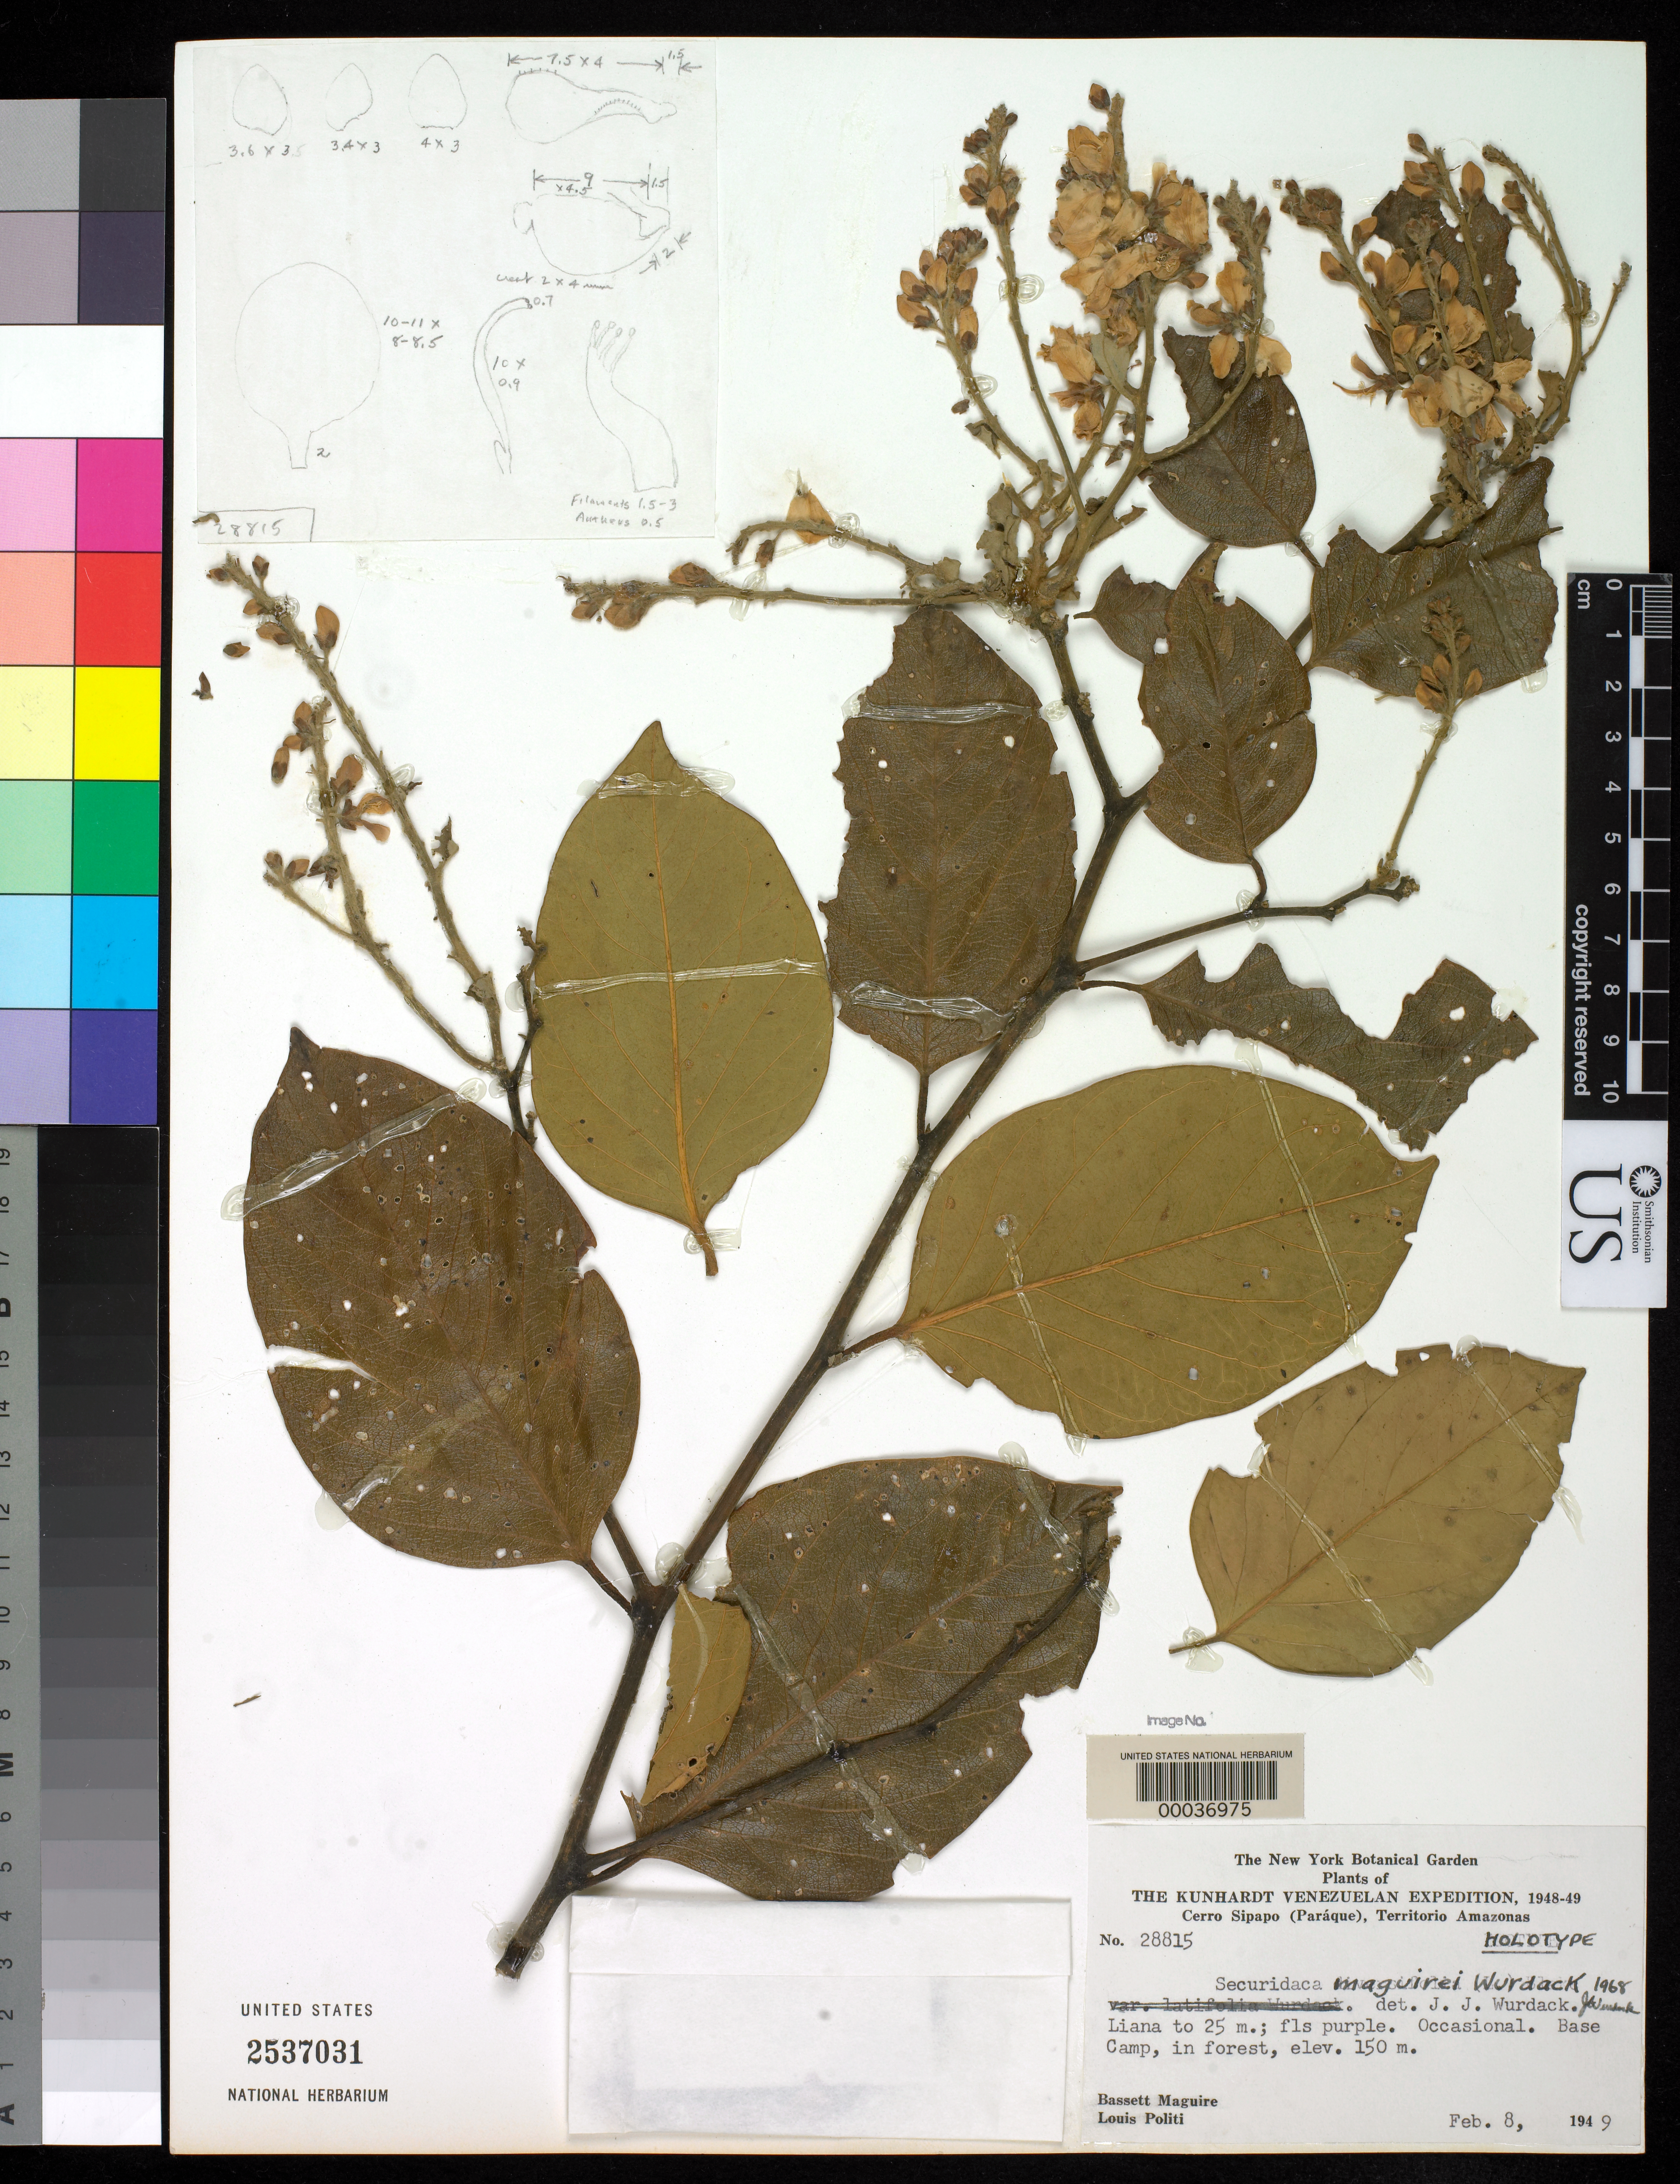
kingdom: Plantae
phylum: Tracheophyta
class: Magnoliopsida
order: Fabales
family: Polygalaceae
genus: Securidaca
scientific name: Securidaca maguirei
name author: Wurdack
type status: Holotype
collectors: B. Maguire & L. Politi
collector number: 28815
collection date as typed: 08 Feb 1949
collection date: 1949-02-08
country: Venezuela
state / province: Amazonas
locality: Cerro Sipapo.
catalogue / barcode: US 2537031